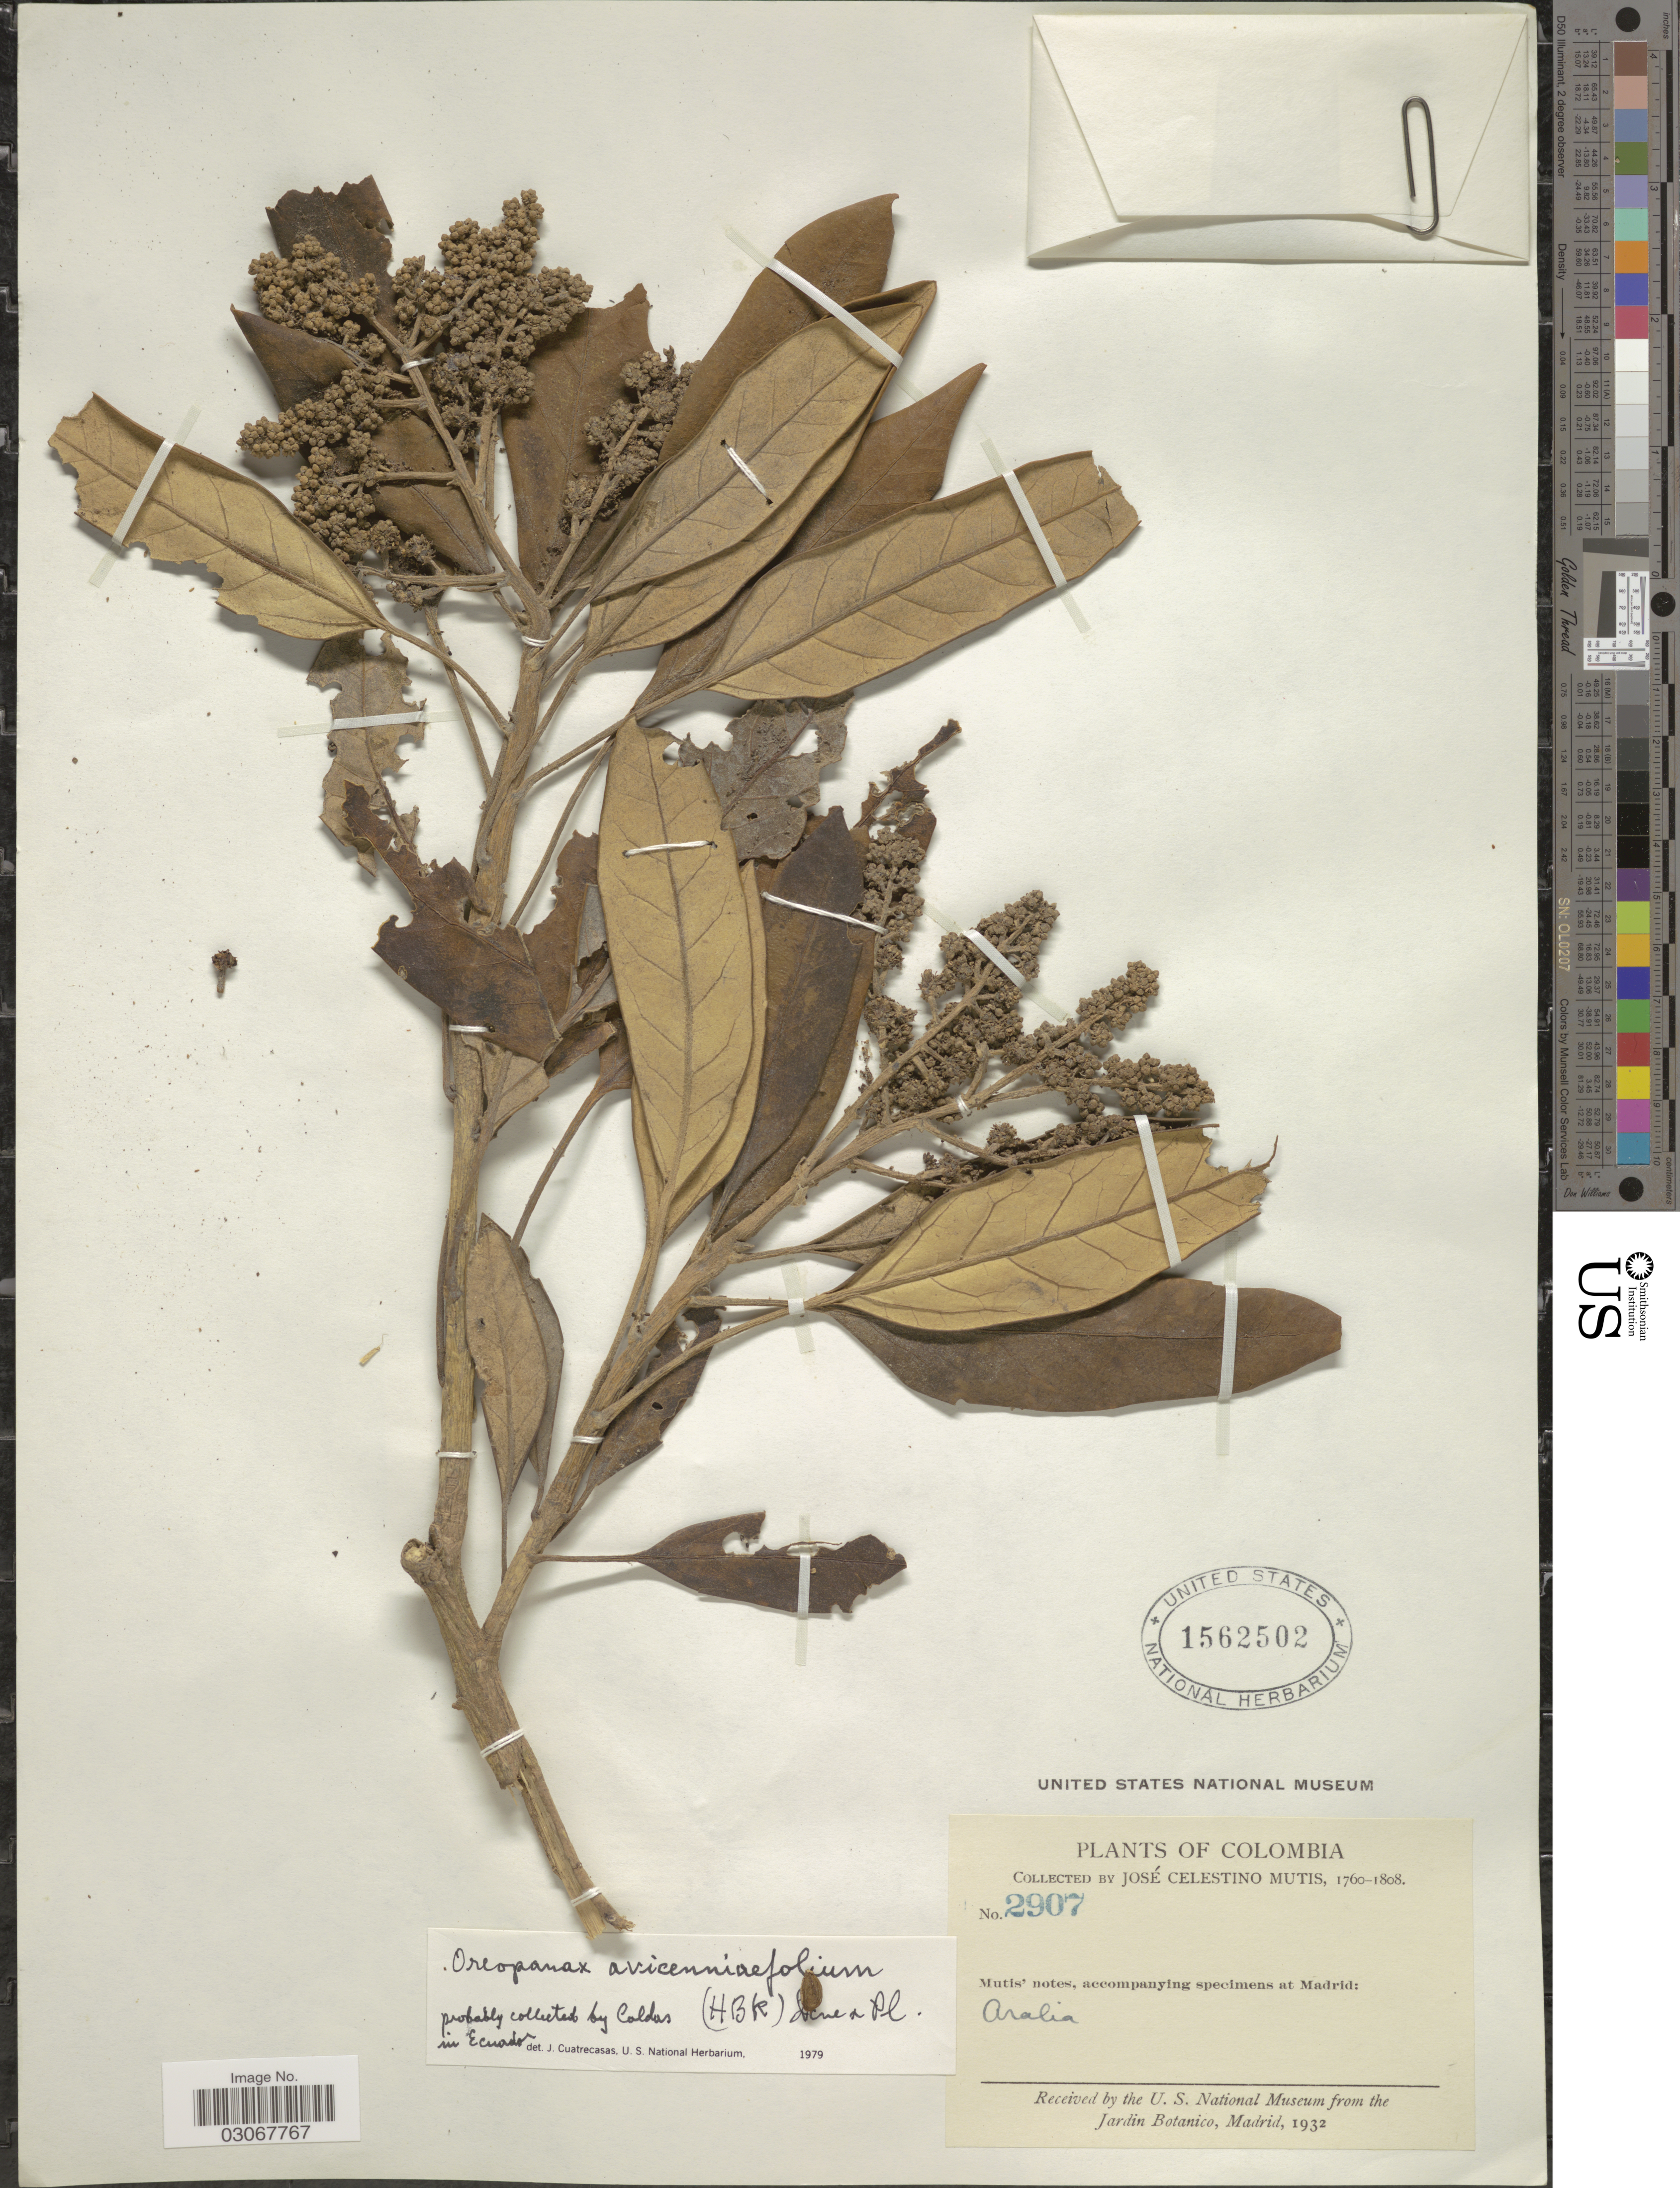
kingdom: Plantae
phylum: Tracheophyta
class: Magnoliopsida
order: Apiales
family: Araliaceae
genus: Oreopanax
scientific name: Oreopanax avicenniifolius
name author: (Kunth) Decne. & Planch.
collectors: J. C. B. Mutis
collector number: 2907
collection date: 1760/1808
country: Colombia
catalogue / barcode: US 1562502